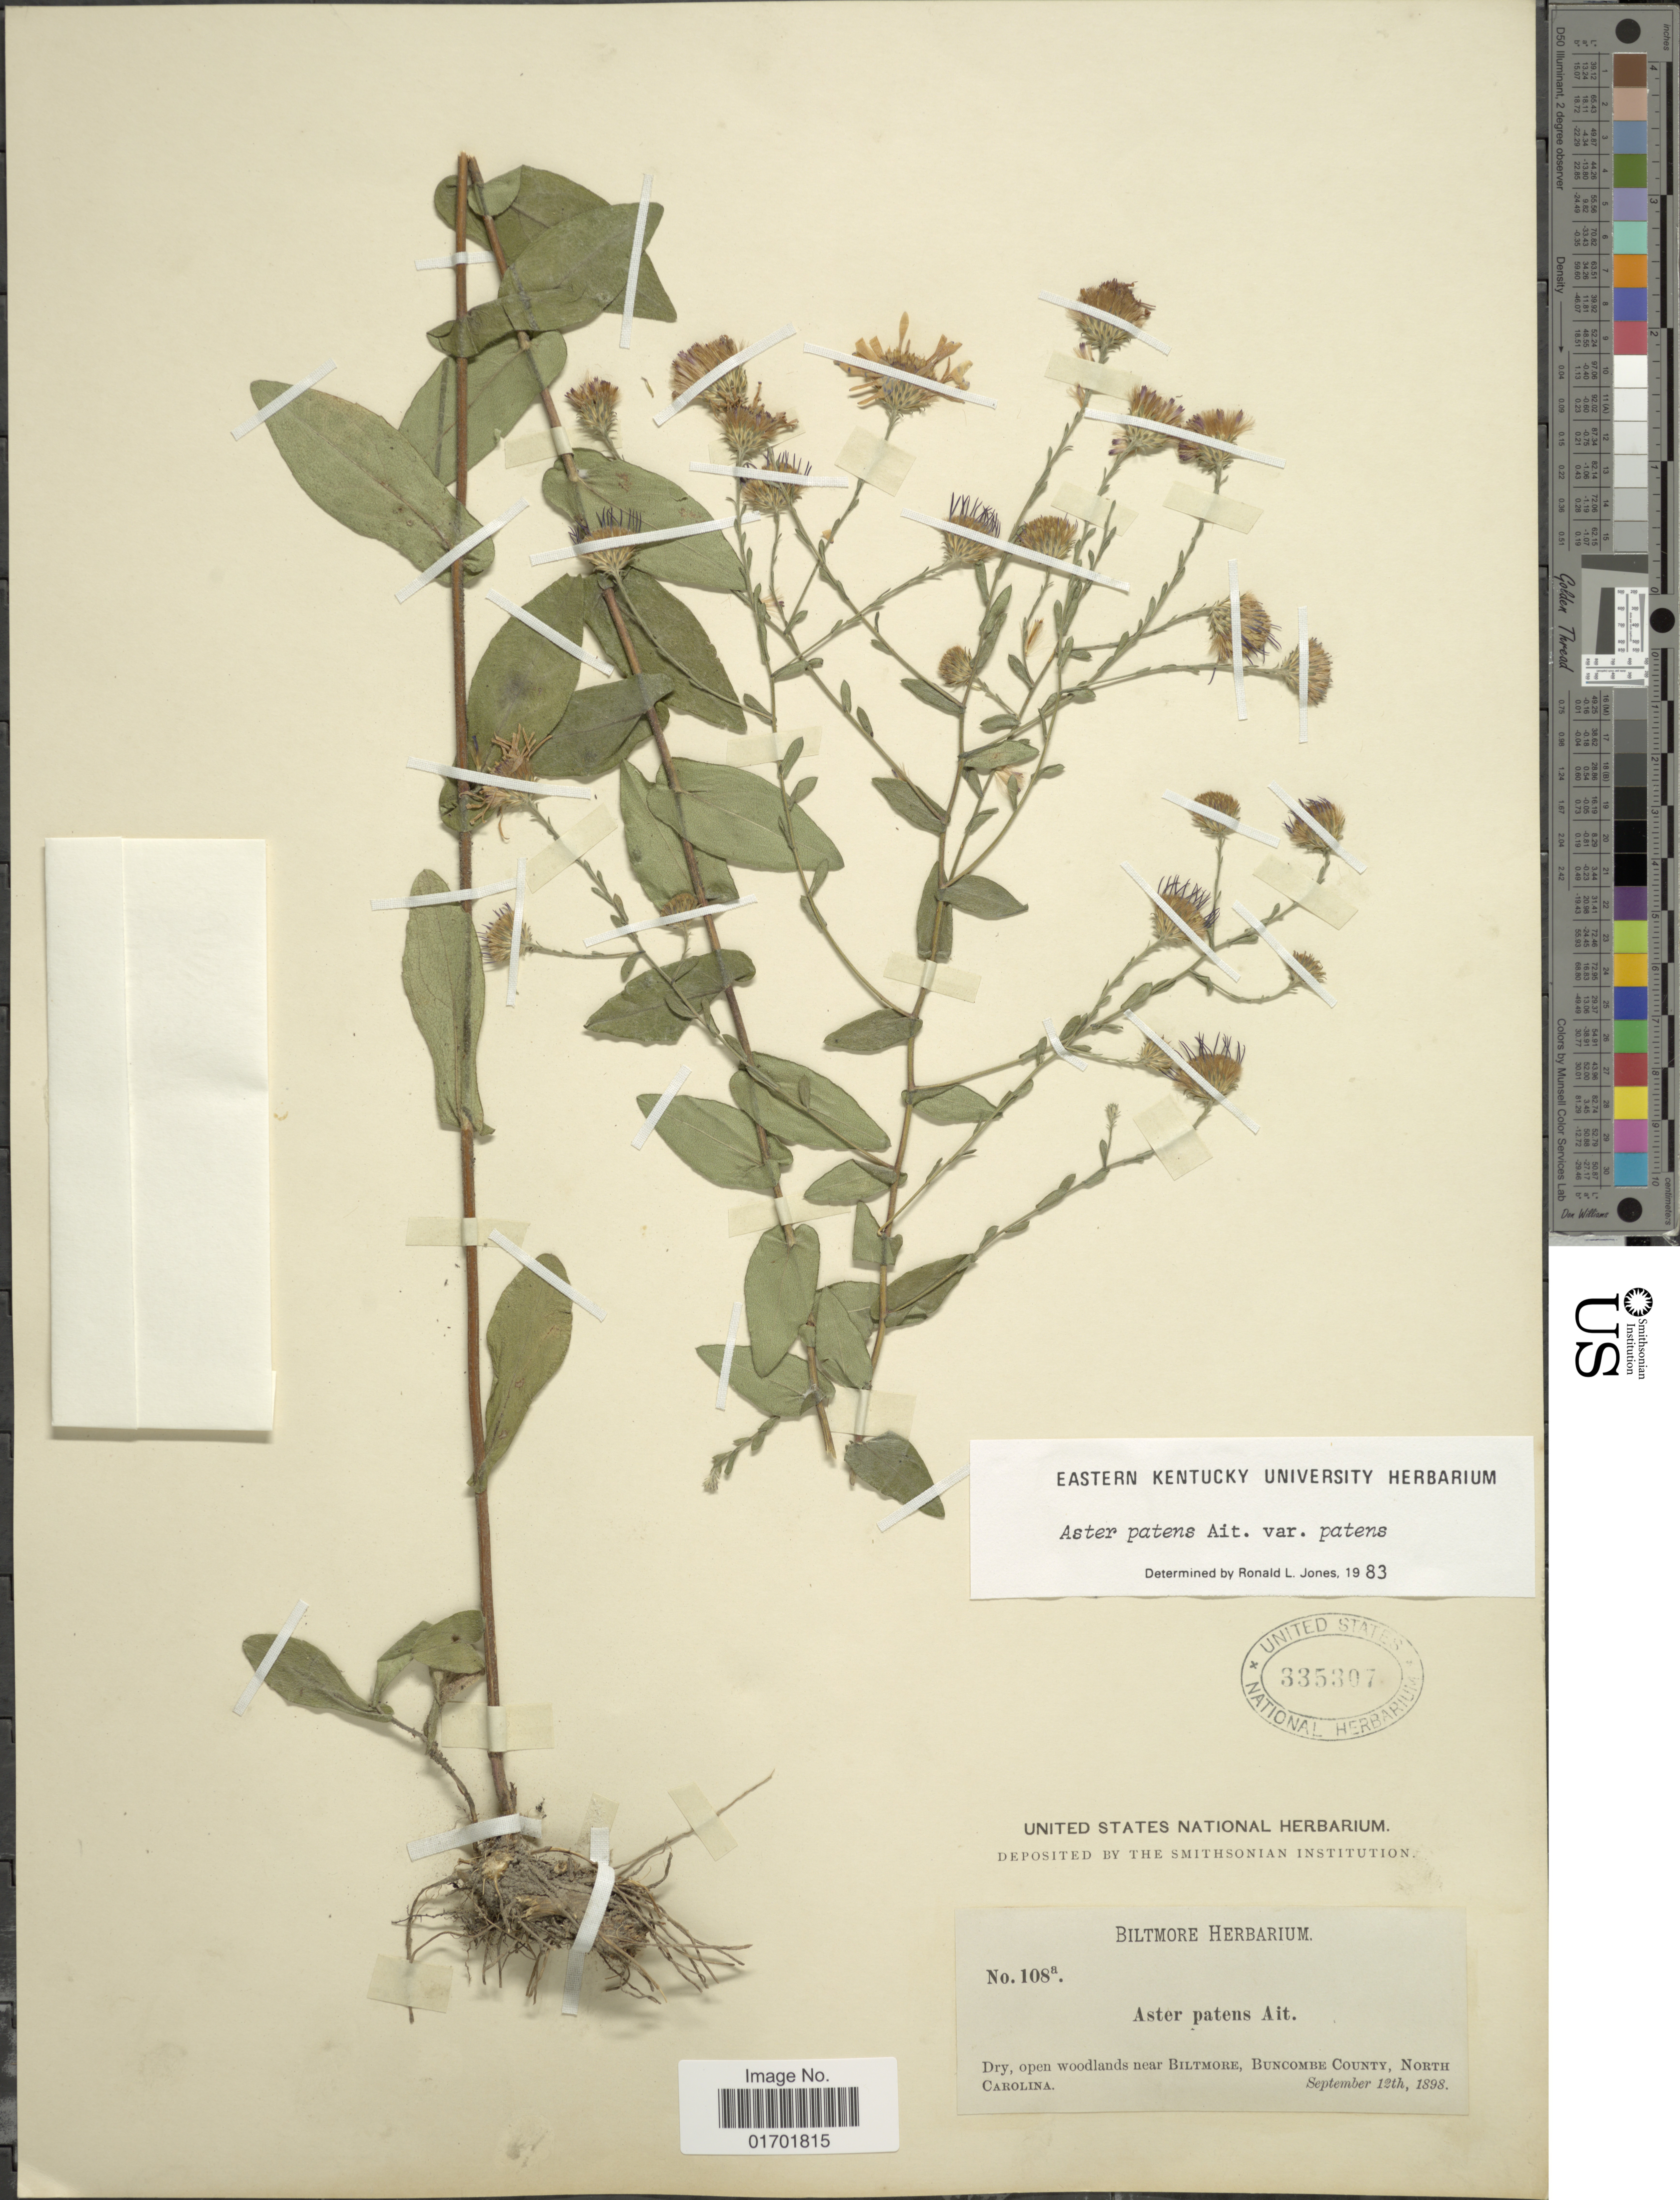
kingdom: Plantae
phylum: Tracheophyta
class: Magnoliopsida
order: Asterales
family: Asteraceae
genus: Symphyotrichum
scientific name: Symphyotrichum patens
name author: (Aiton) G.L. Nesom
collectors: ex herb. Biltmore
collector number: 108a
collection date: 1898-09-12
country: United States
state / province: North Carolina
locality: Near Biltmore, Buncombe County.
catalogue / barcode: US 335307